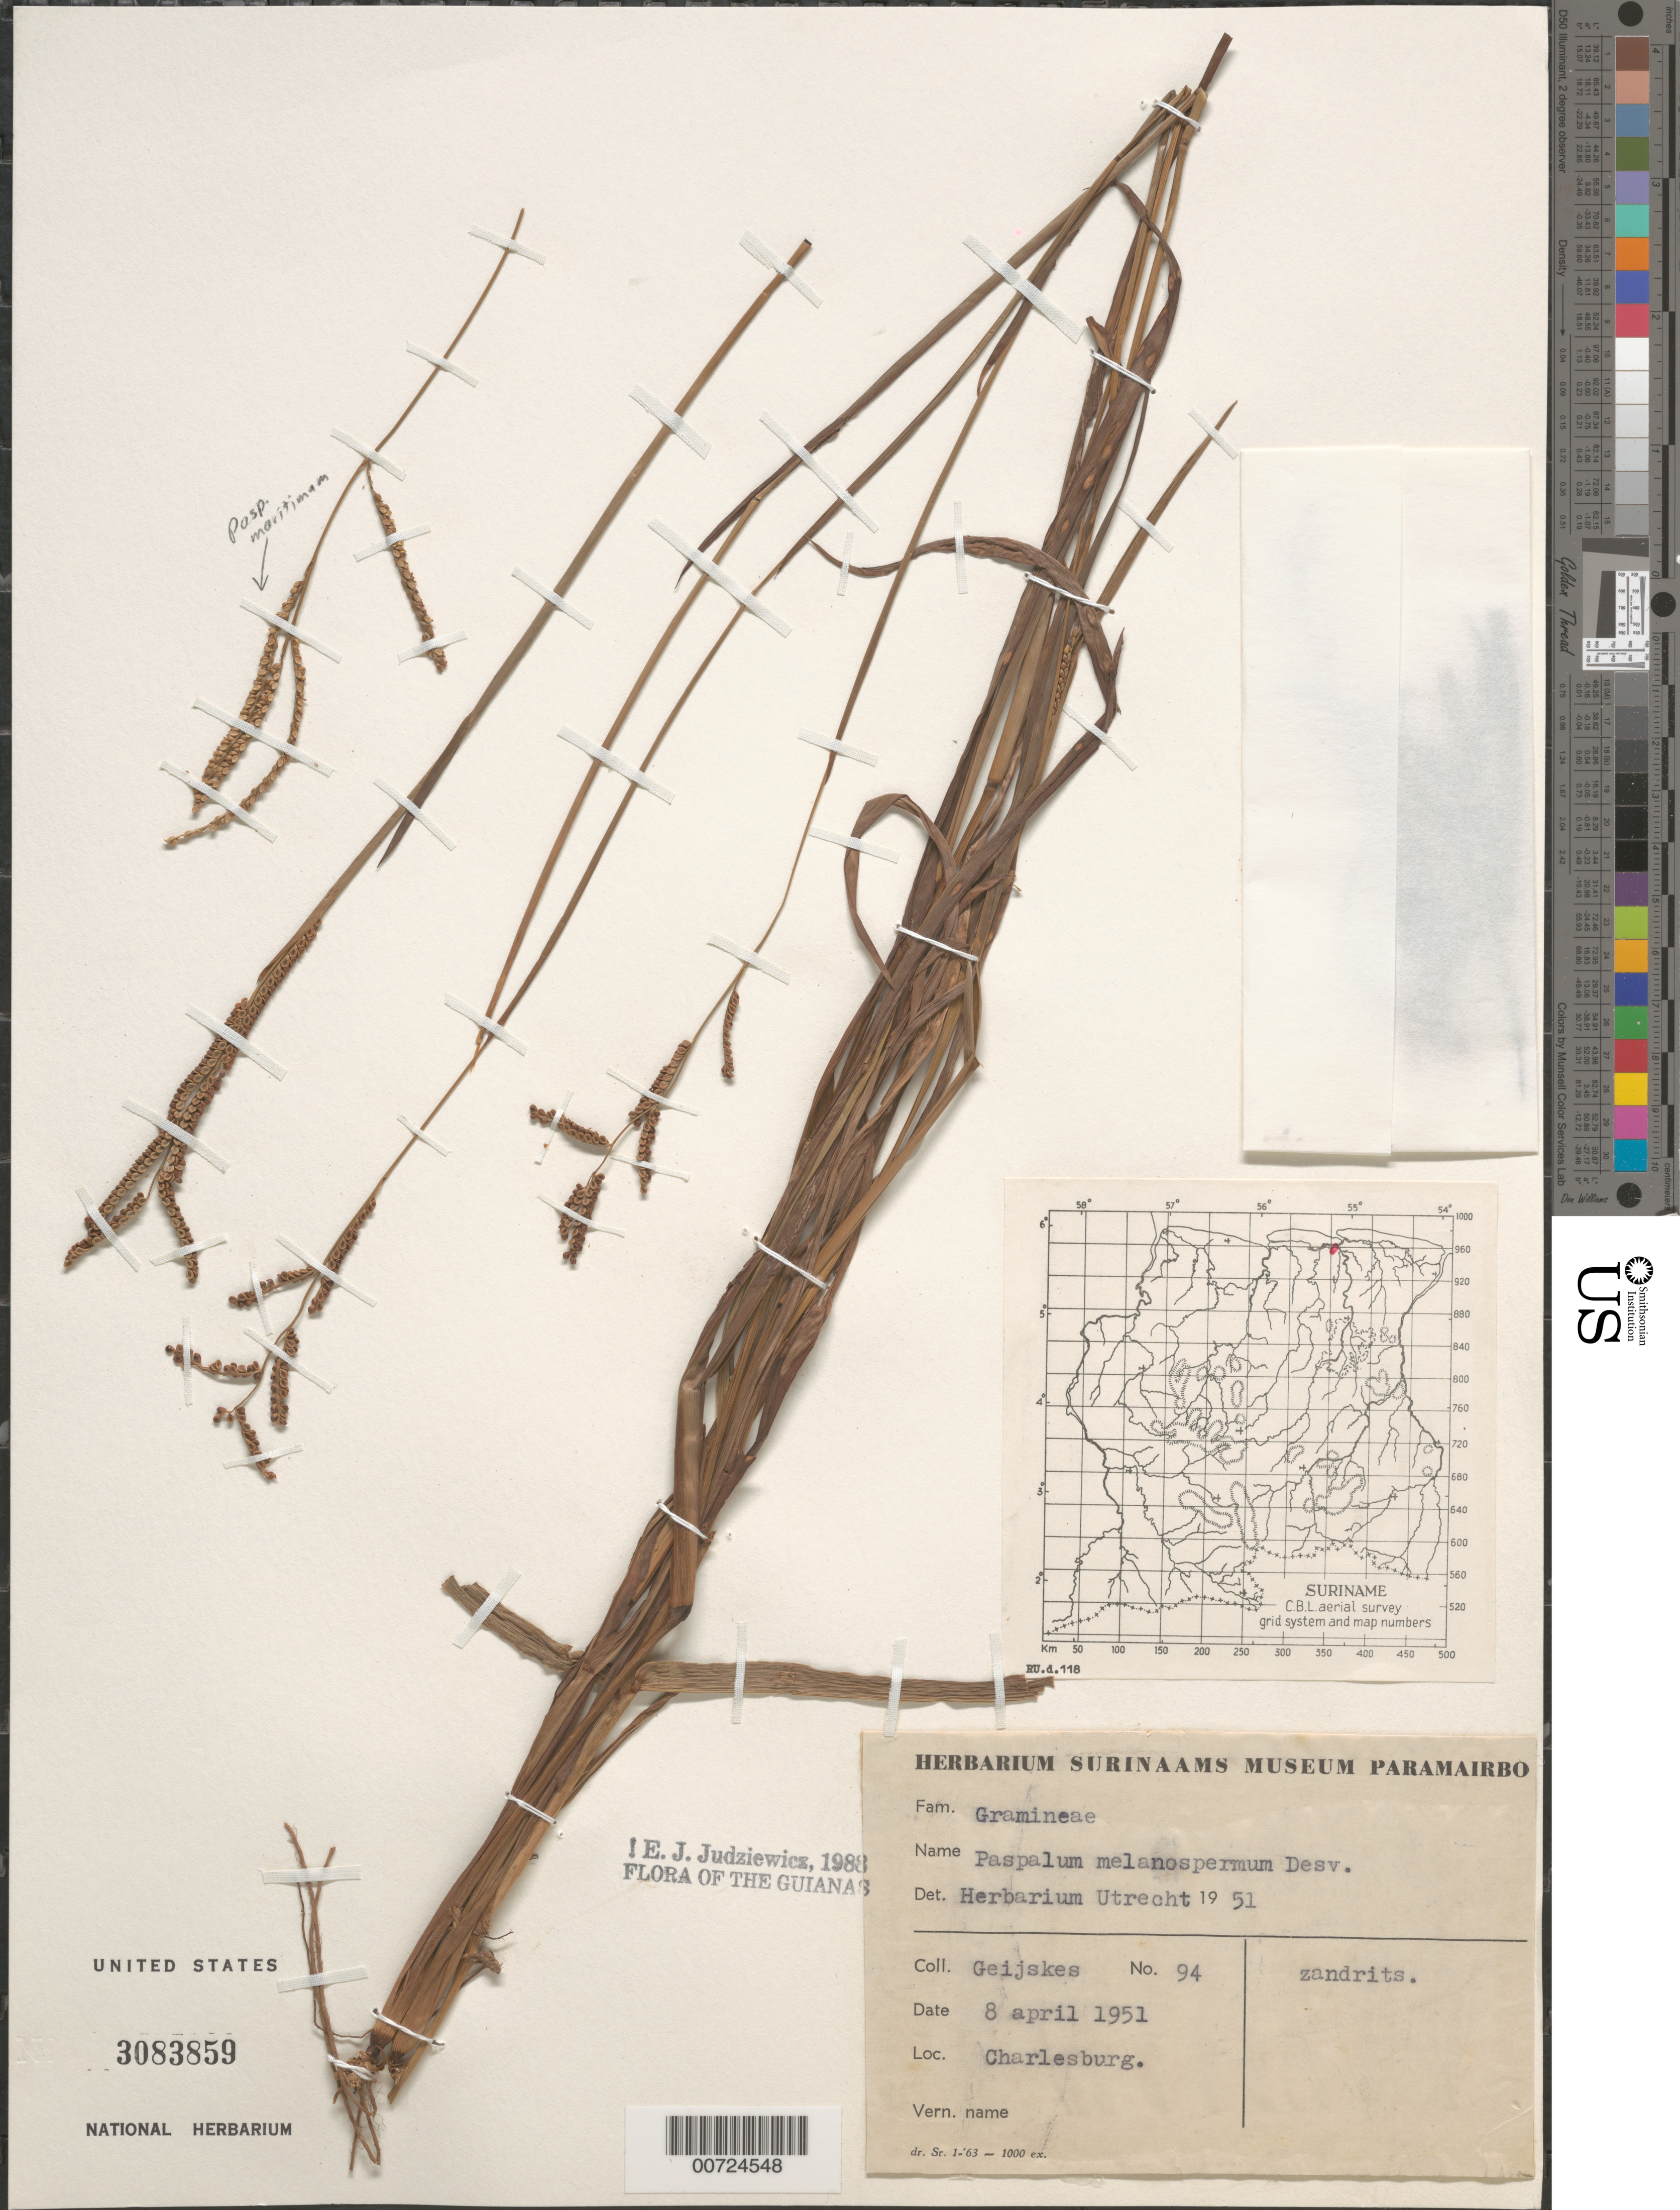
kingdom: Plantae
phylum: Tracheophyta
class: Liliopsida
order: Poales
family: Poaceae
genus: Paspalum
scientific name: Paspalum melanospermum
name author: Desv. ex Poir.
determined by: Judziewicz, E. J.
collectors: D. Geijskes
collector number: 94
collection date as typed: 8-Apr-51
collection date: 1951-04-08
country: Suriname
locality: Charlesburg zandrits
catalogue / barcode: US 3083859